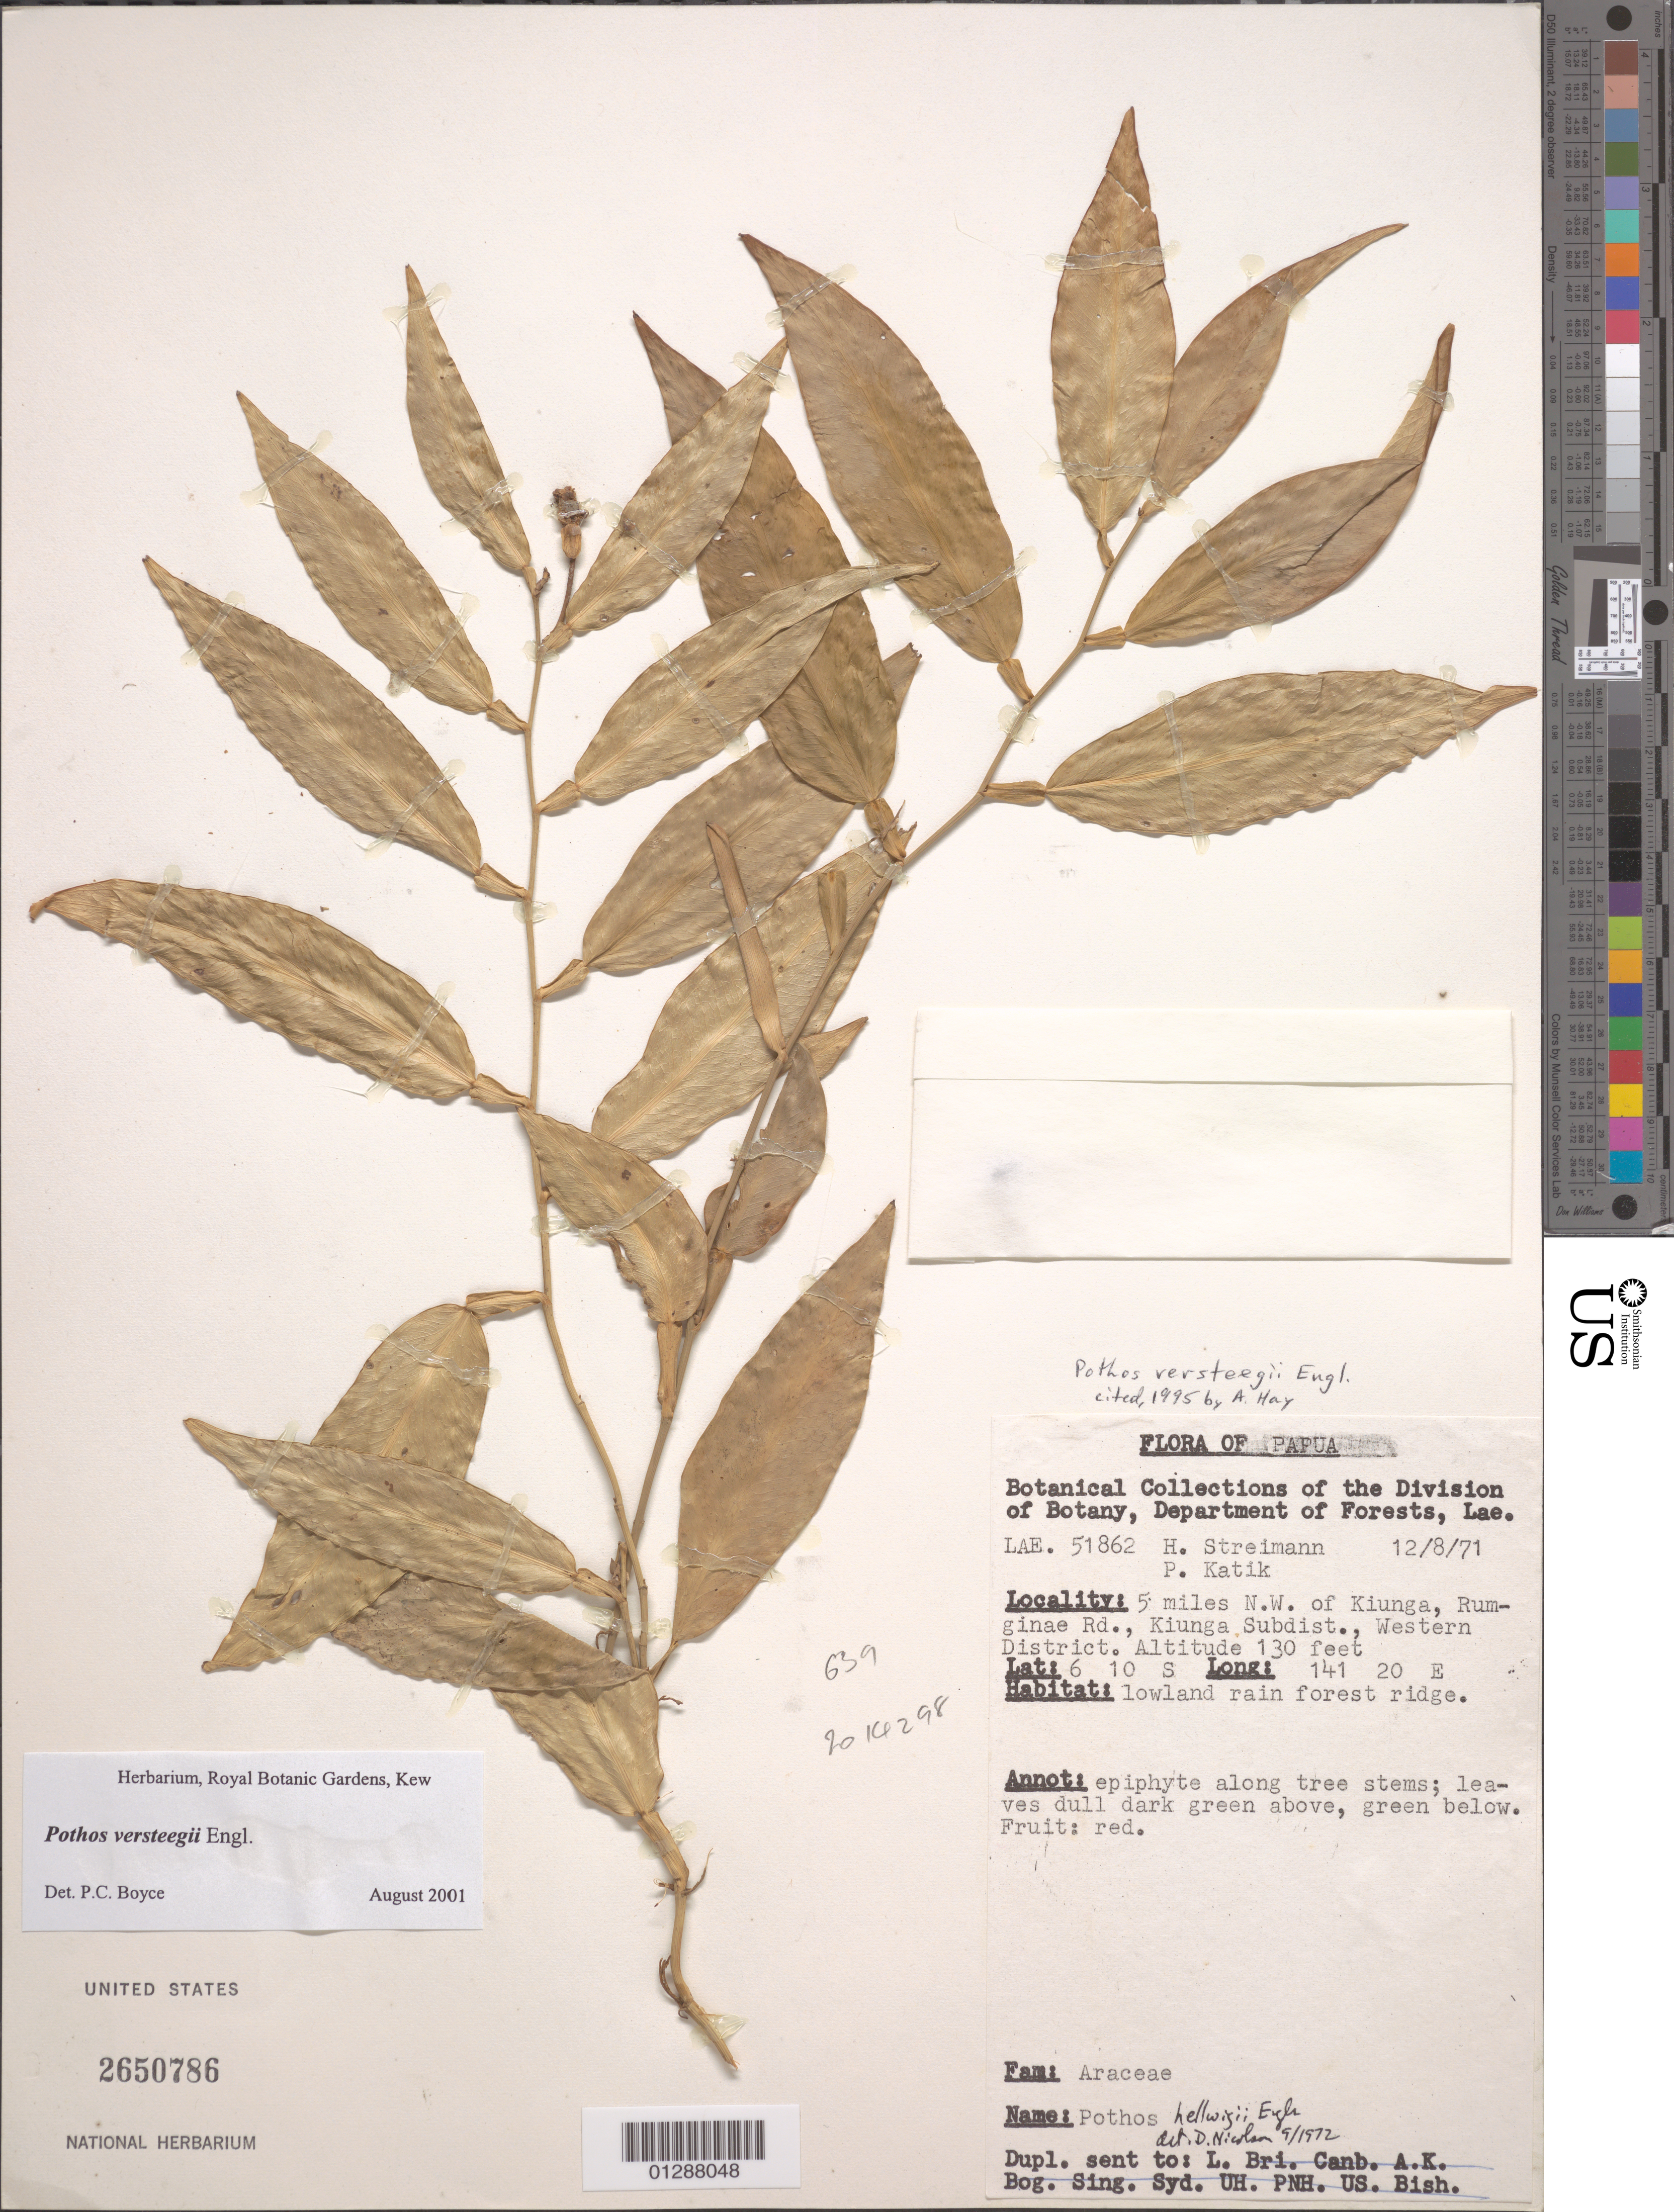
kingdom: Plantae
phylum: Tracheophyta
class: Liliopsida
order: Alismatales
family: Araceae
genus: Pothos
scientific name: Pothos versteegii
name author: Engl.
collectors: H. Streimann & P. Katik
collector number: LAE 51862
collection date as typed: Transcribed d/m/y: 12/8/71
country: Papua New Guinea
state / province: Manus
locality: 5 miles N.W. of Kiunga, Rumginae Rd., Kiunga Subdist., Western District.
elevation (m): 40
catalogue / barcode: US 2650786